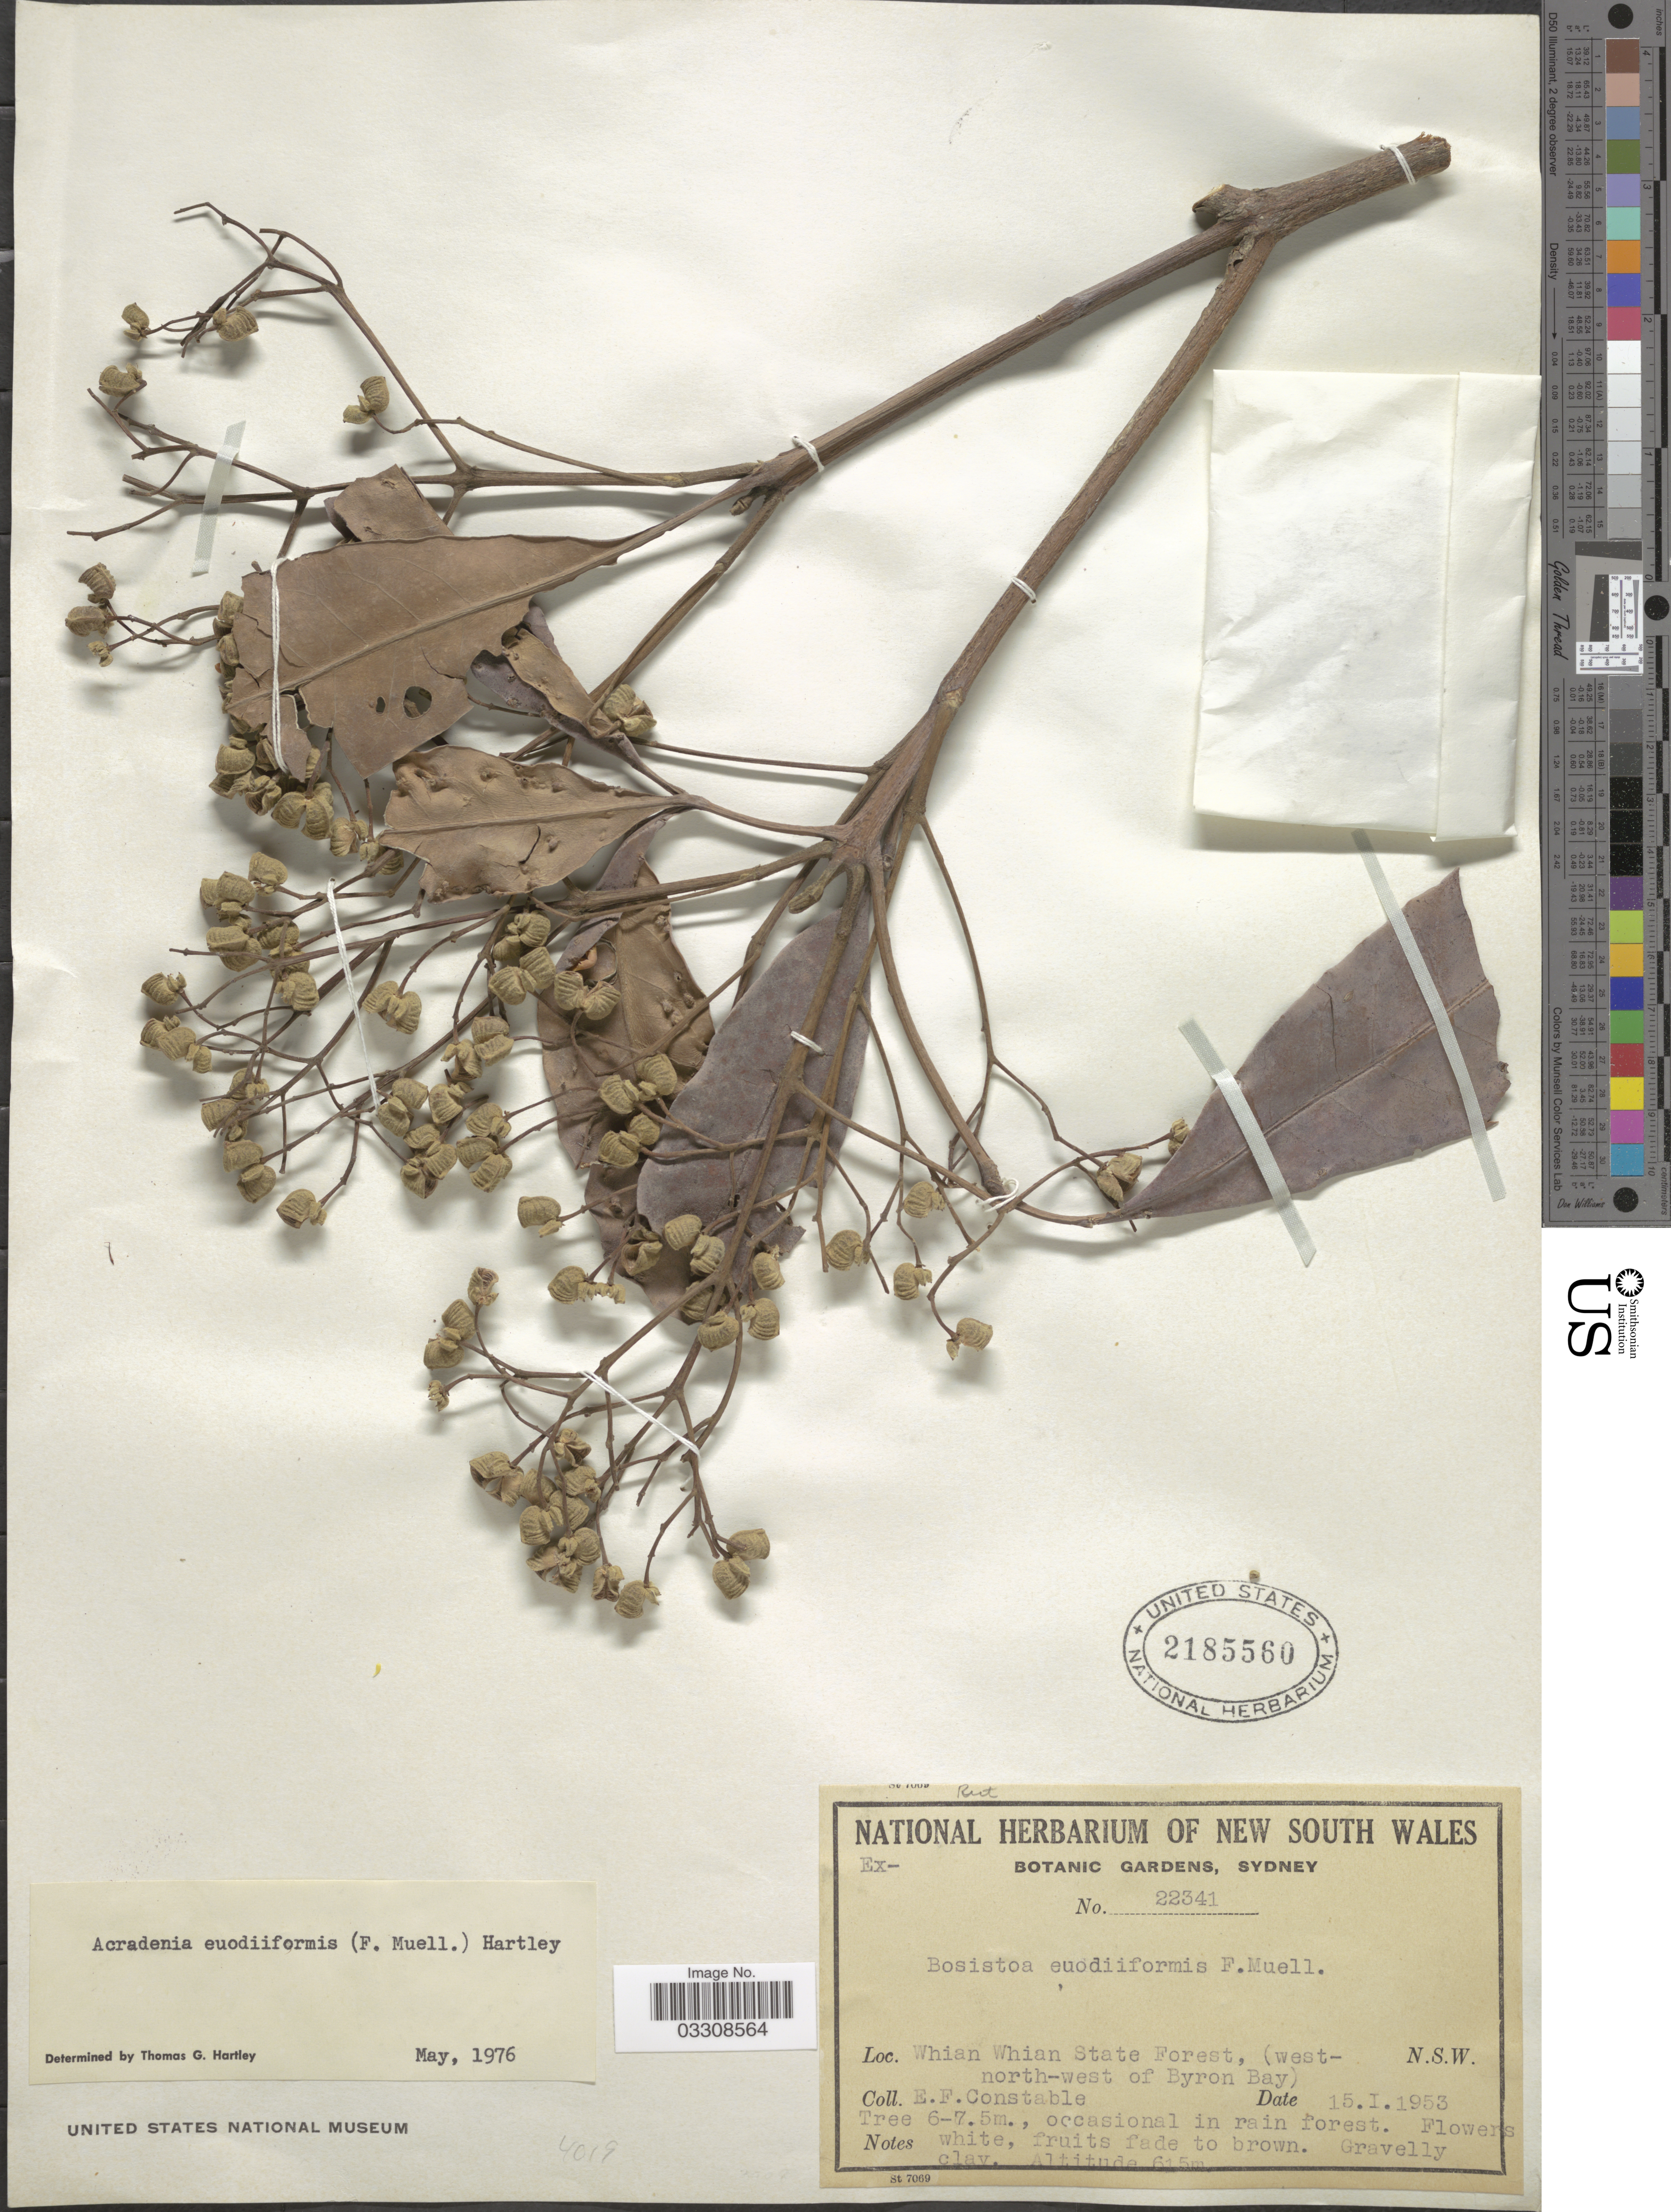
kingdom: Plantae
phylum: Tracheophyta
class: Magnoliopsida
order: Sapindales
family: Rutaceae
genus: Acradenia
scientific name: Acradenia euodiiformis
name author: (F. Muell.) T.G. Hartley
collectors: E. F. Constable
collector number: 22341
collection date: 1953-01-15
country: Australia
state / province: New South Wales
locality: Whian Whian State Forest, (west-north-west of Byron Bay).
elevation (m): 615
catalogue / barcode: US 2185560